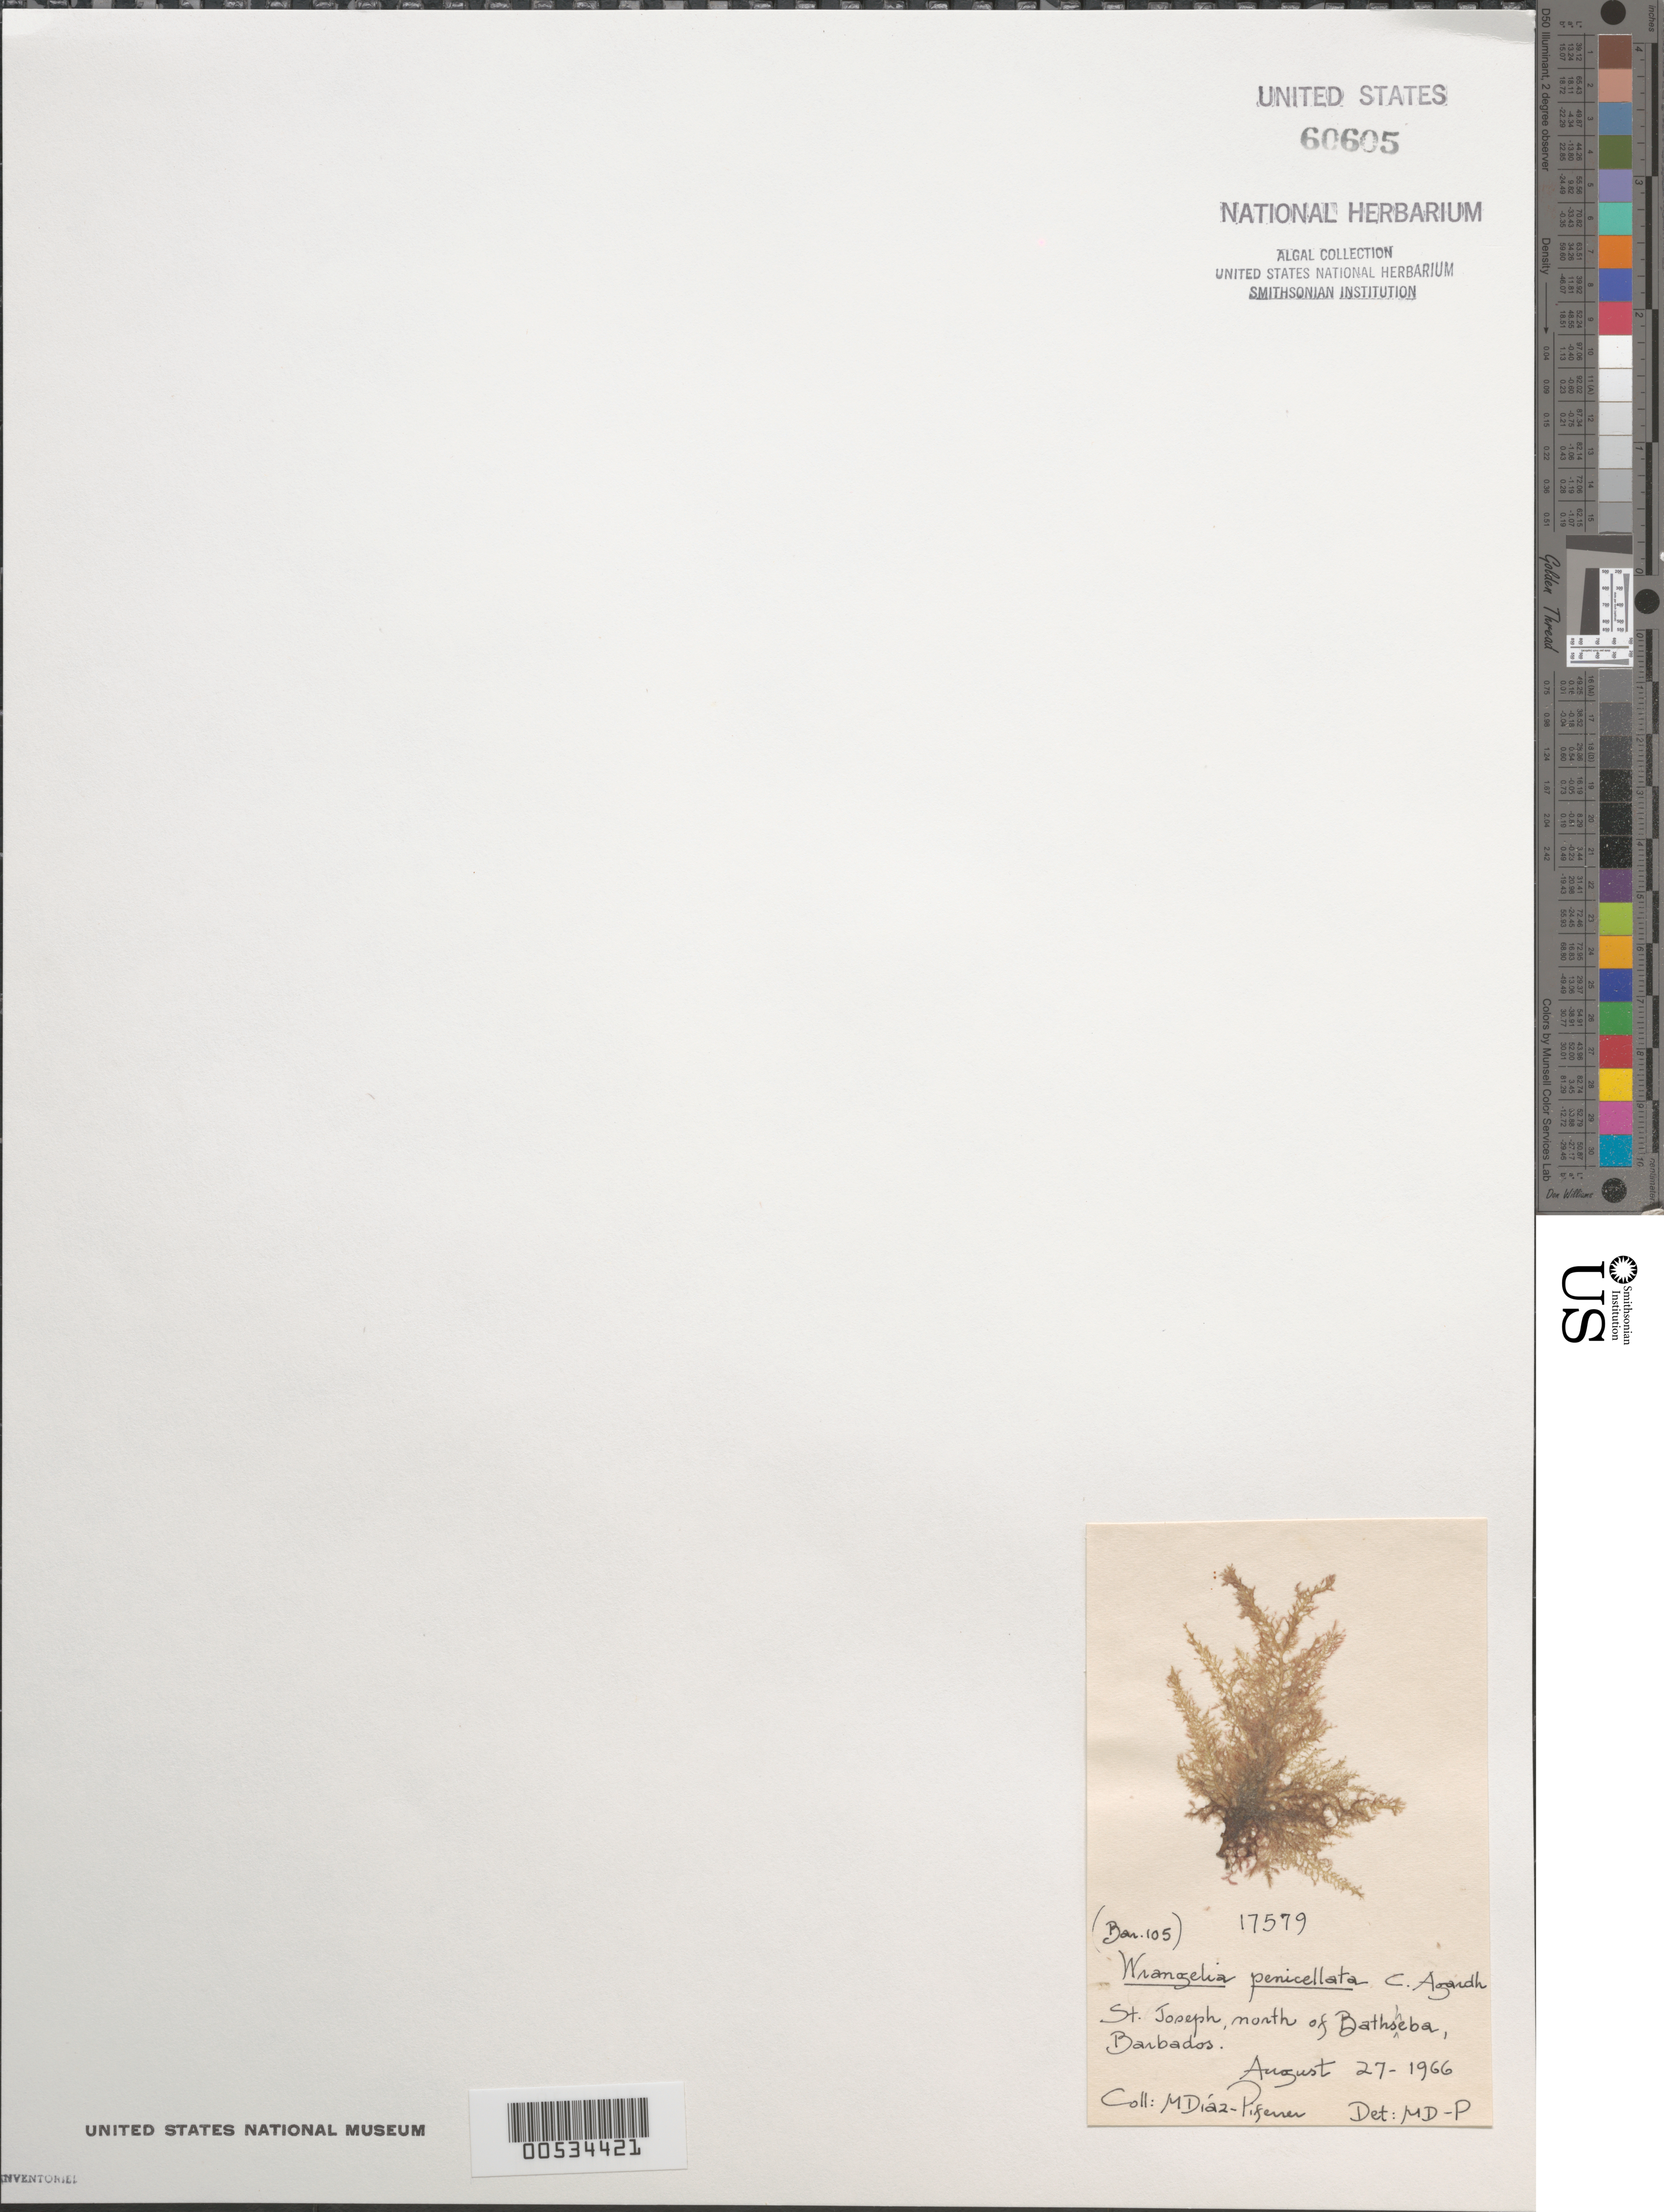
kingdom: Plantae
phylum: Rhodophyta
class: Florideophyceae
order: Ceramiales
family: Wrangeliaceae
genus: Wrangelia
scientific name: Wrangelia penicillata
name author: (C. Agardh) C. Agardh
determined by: Diaz-Piferrer, M.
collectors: M. Diaz-Piferrer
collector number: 17579 & BAR. 105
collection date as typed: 27 Aug 1966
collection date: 1966-08-27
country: Barbados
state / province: Saint Joseph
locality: St. Joseph, north of Bathsheba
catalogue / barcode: US 60605